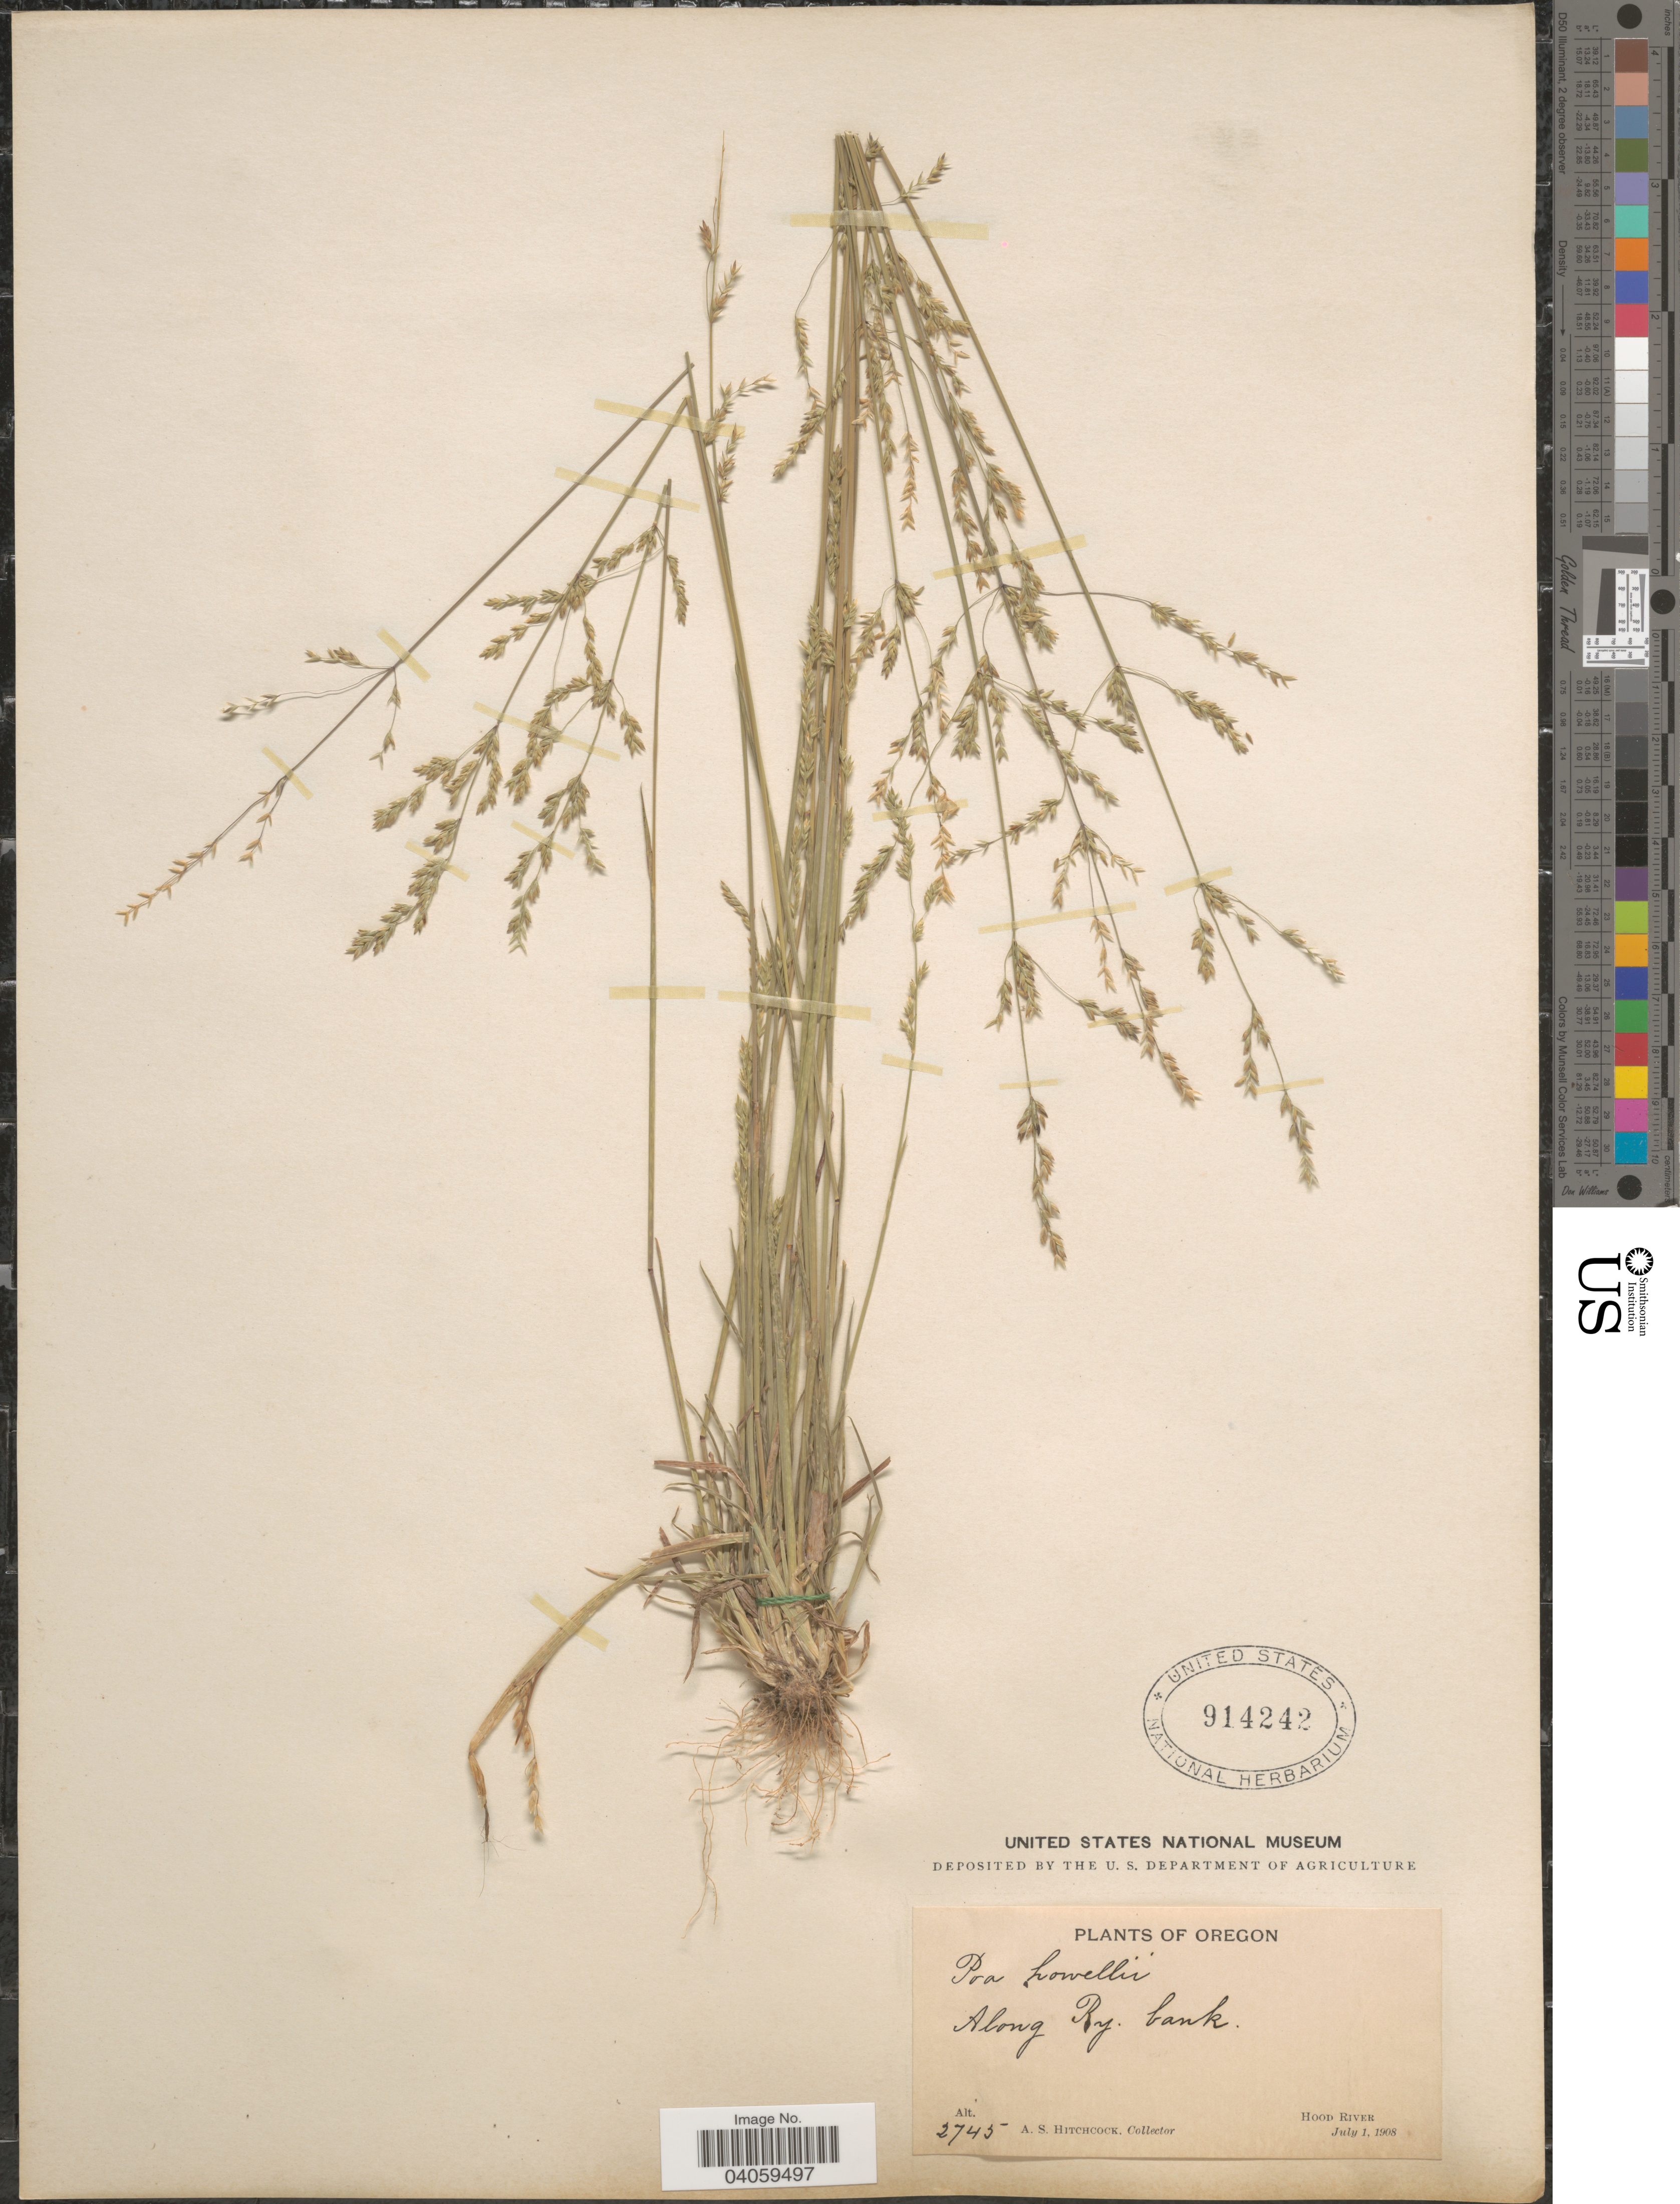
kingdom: Plantae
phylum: Tracheophyta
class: Liliopsida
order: Poales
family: Poaceae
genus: Poa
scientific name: Poa howellii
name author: Vasey & Scribn.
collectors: A. S. Hitchcock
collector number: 2745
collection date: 1908-07-01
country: United States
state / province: Oregon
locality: Along Ry. bank. Hood River.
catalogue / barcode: US 914242